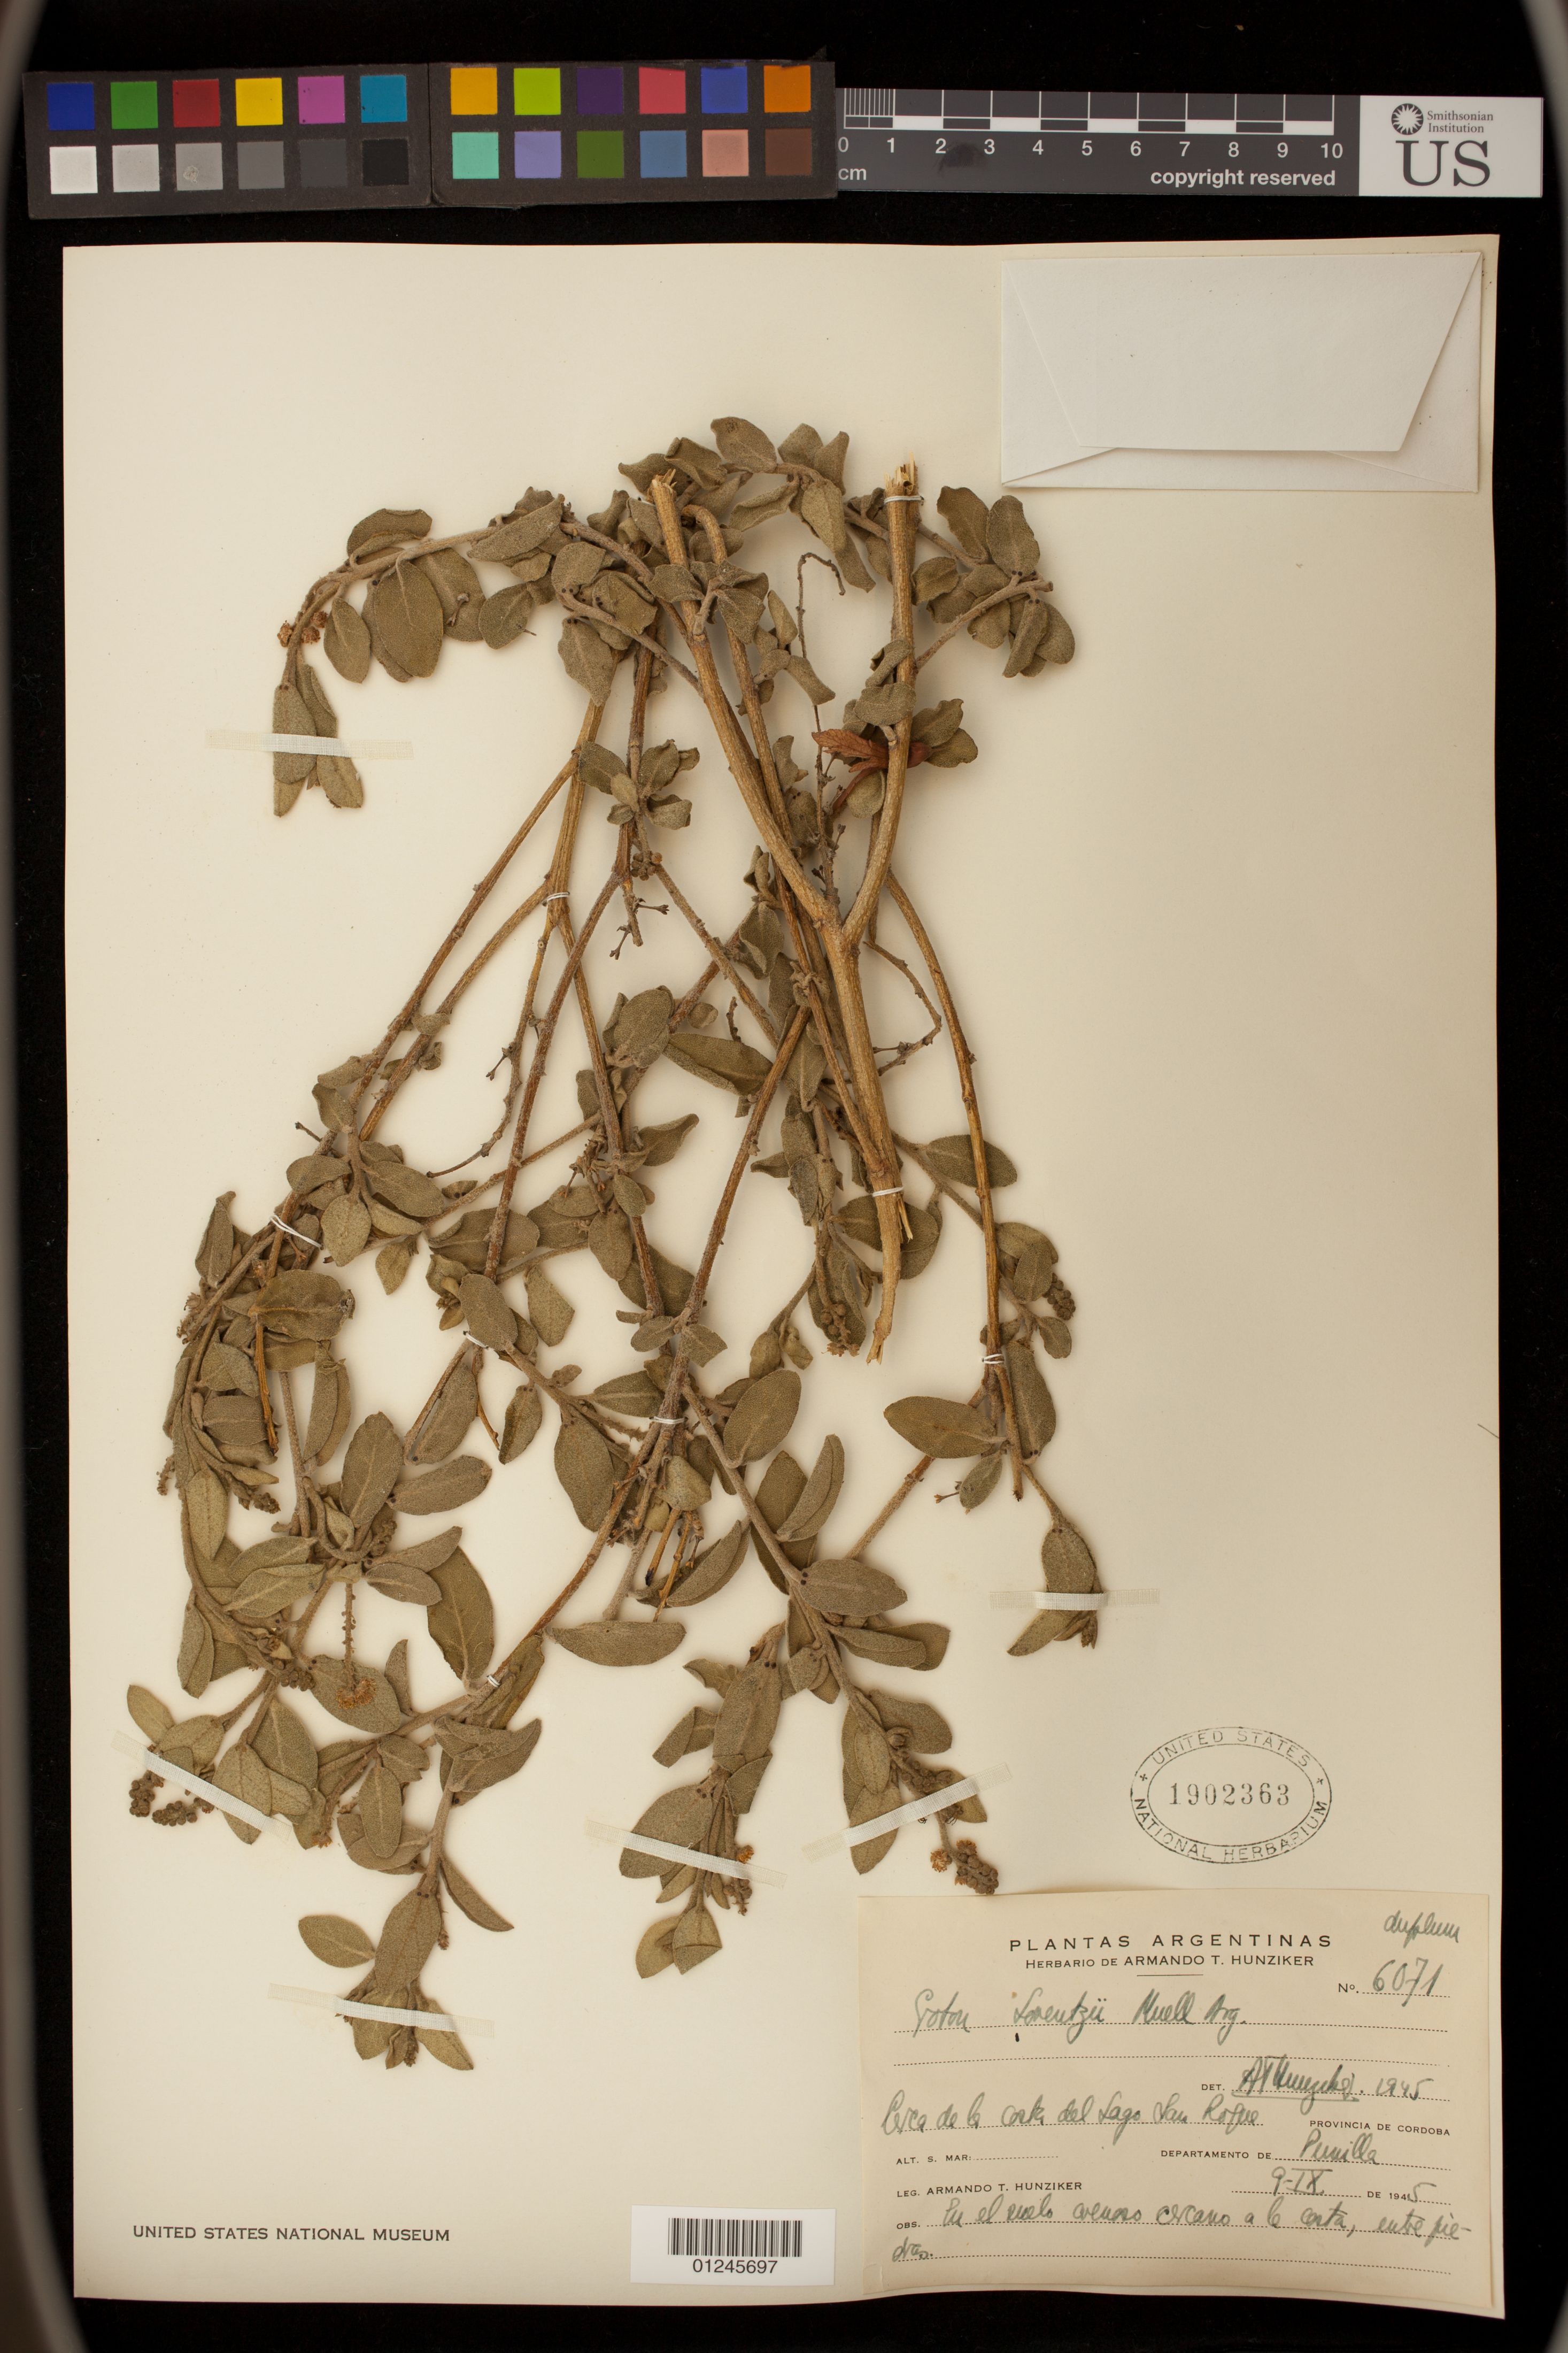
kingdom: Plantae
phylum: Tracheophyta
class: Magnoliopsida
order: Malpighiales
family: Euphorbiaceae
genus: Croton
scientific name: Croton lorentzii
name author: Müll. Arg. ex Griseb.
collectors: A. T. Hunziker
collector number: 6071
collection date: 1945-09-09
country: Argentina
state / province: Cordoba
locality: Cerca de la corta del Sago San Rogue.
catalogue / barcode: US 1902363